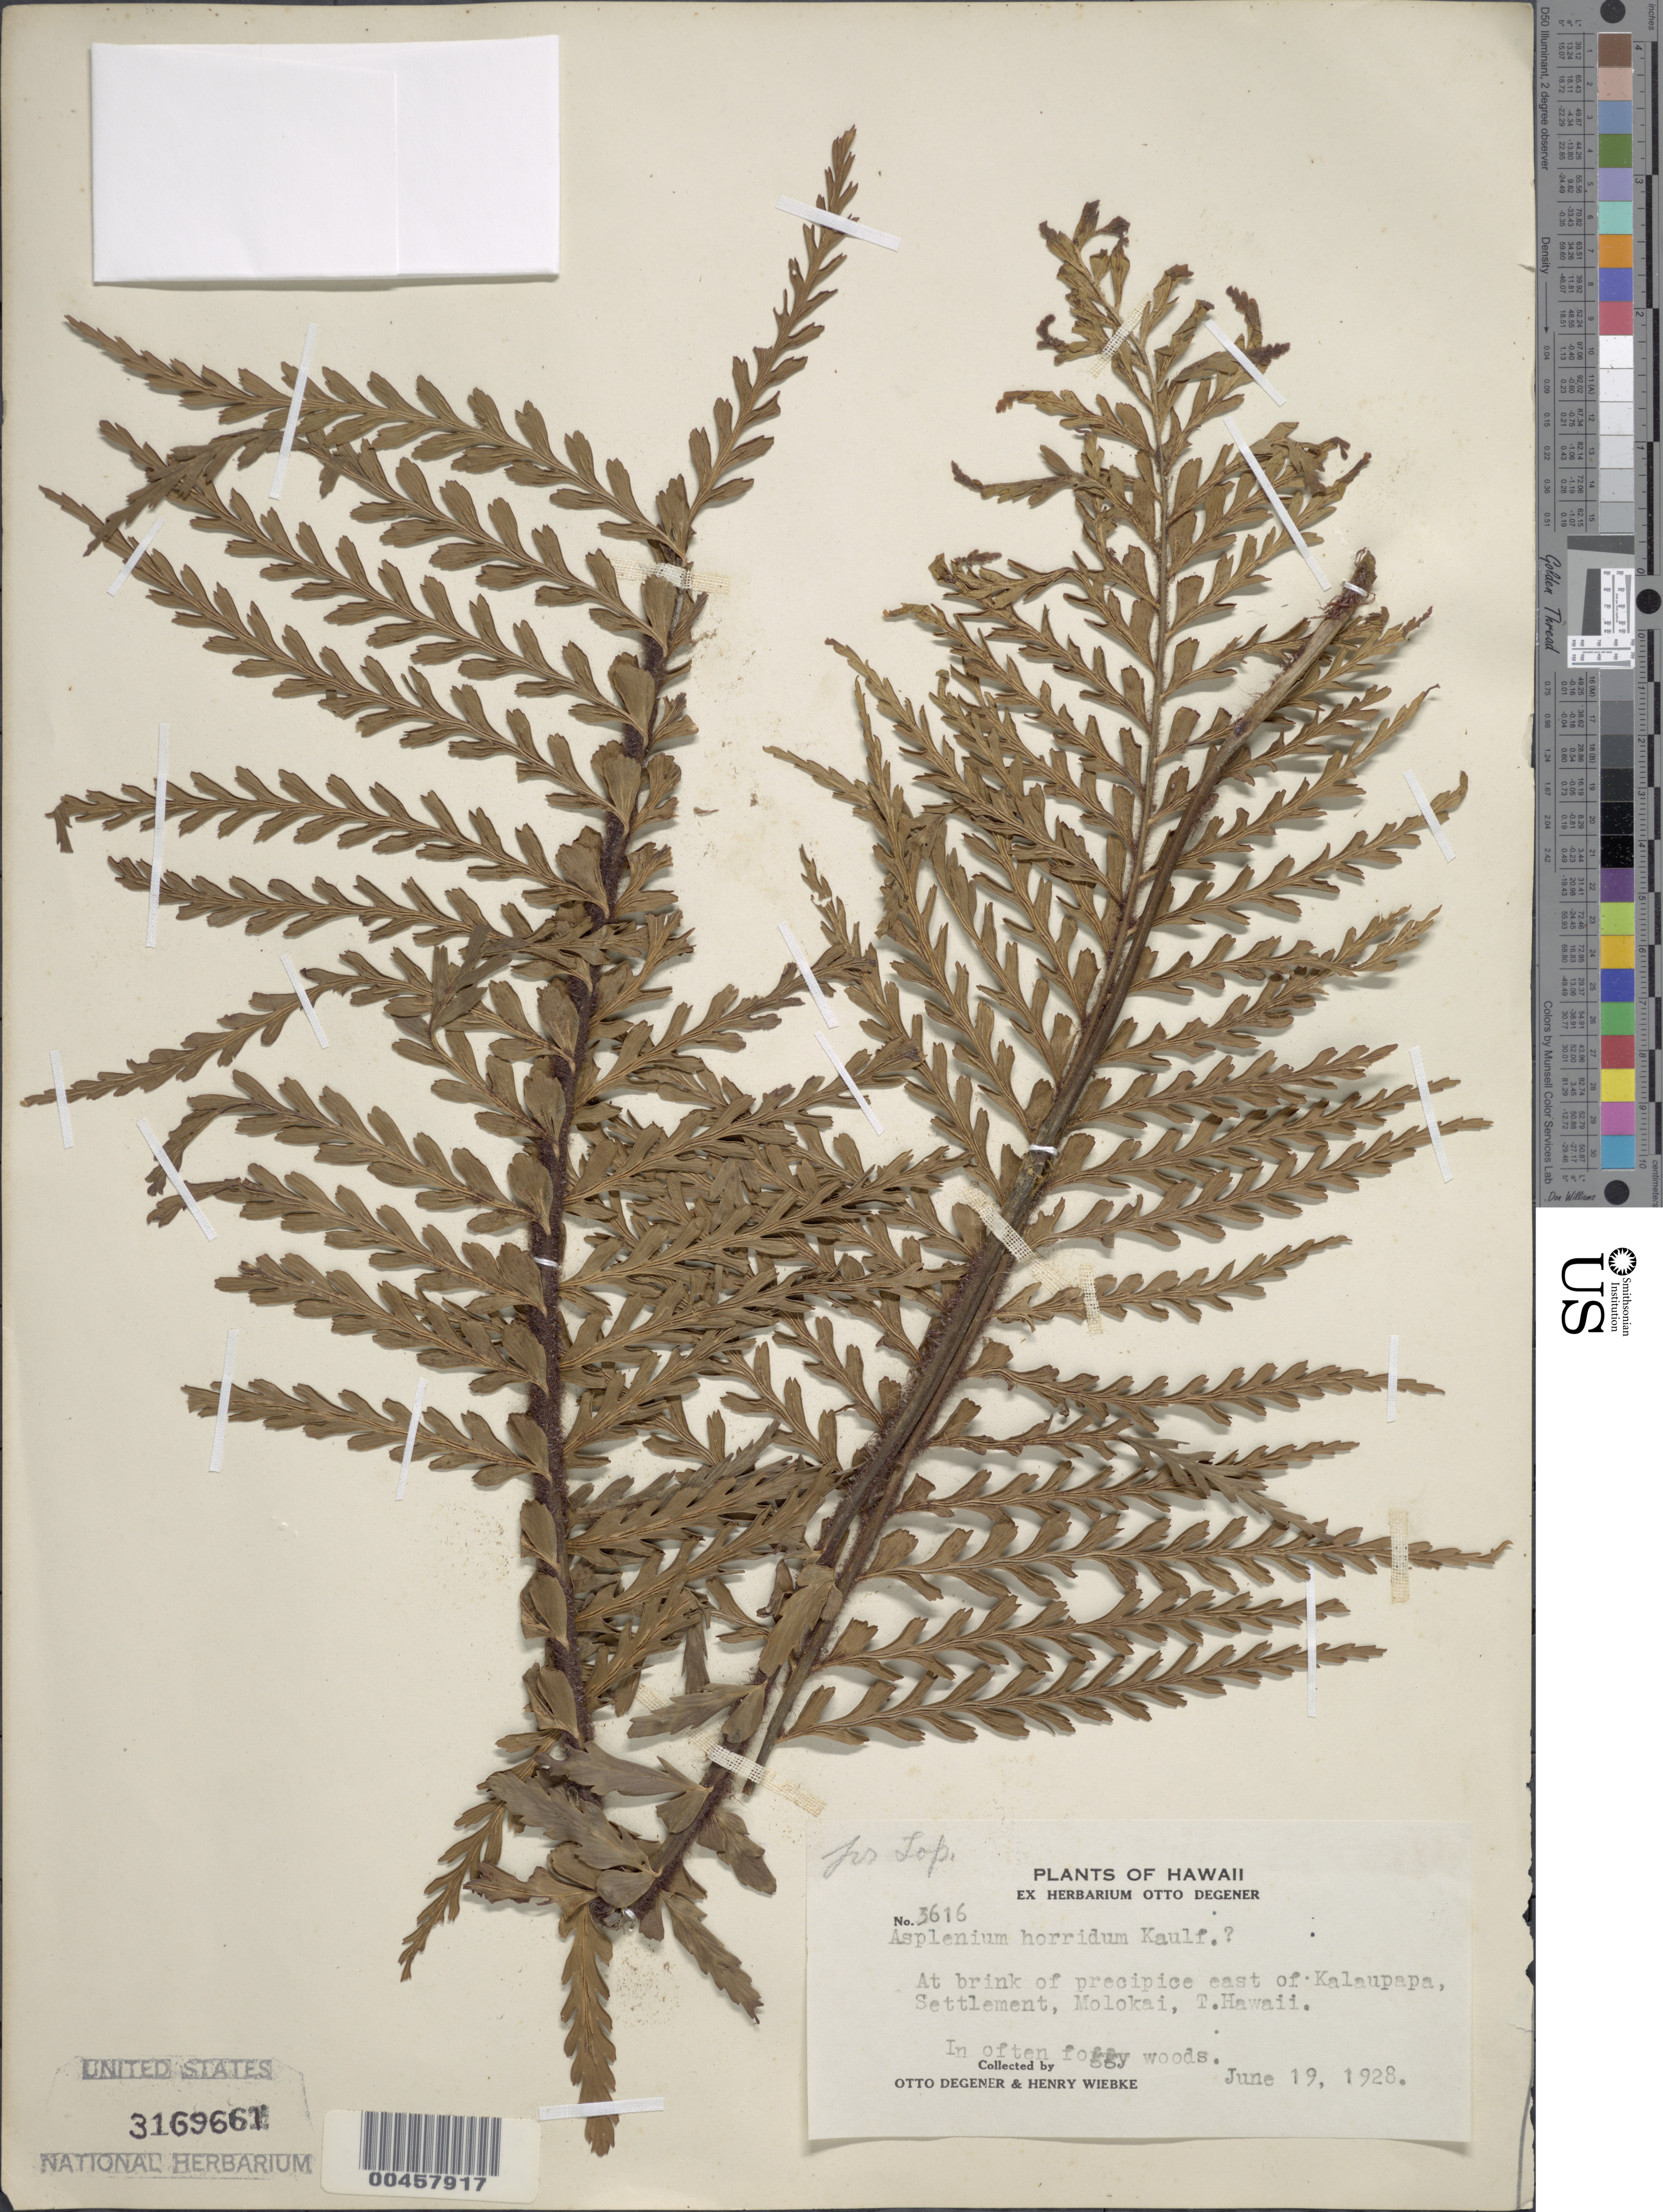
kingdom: Plantae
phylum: Tracheophyta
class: Polypodiopsida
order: Polypodiales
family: Aspleniaceae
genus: Asplenium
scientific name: Asplenium horridum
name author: Kaulf.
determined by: Salgado, A. E.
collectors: O. Degener & H. Wiebke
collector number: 3616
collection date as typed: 19 Jun 1928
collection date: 1928-06-19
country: United States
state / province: Hawaii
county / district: Maui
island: Moloka'i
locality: At brink of precipice east of Kalaupapa, Settlement, Molokai, T. Hawaii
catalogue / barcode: US 3169661